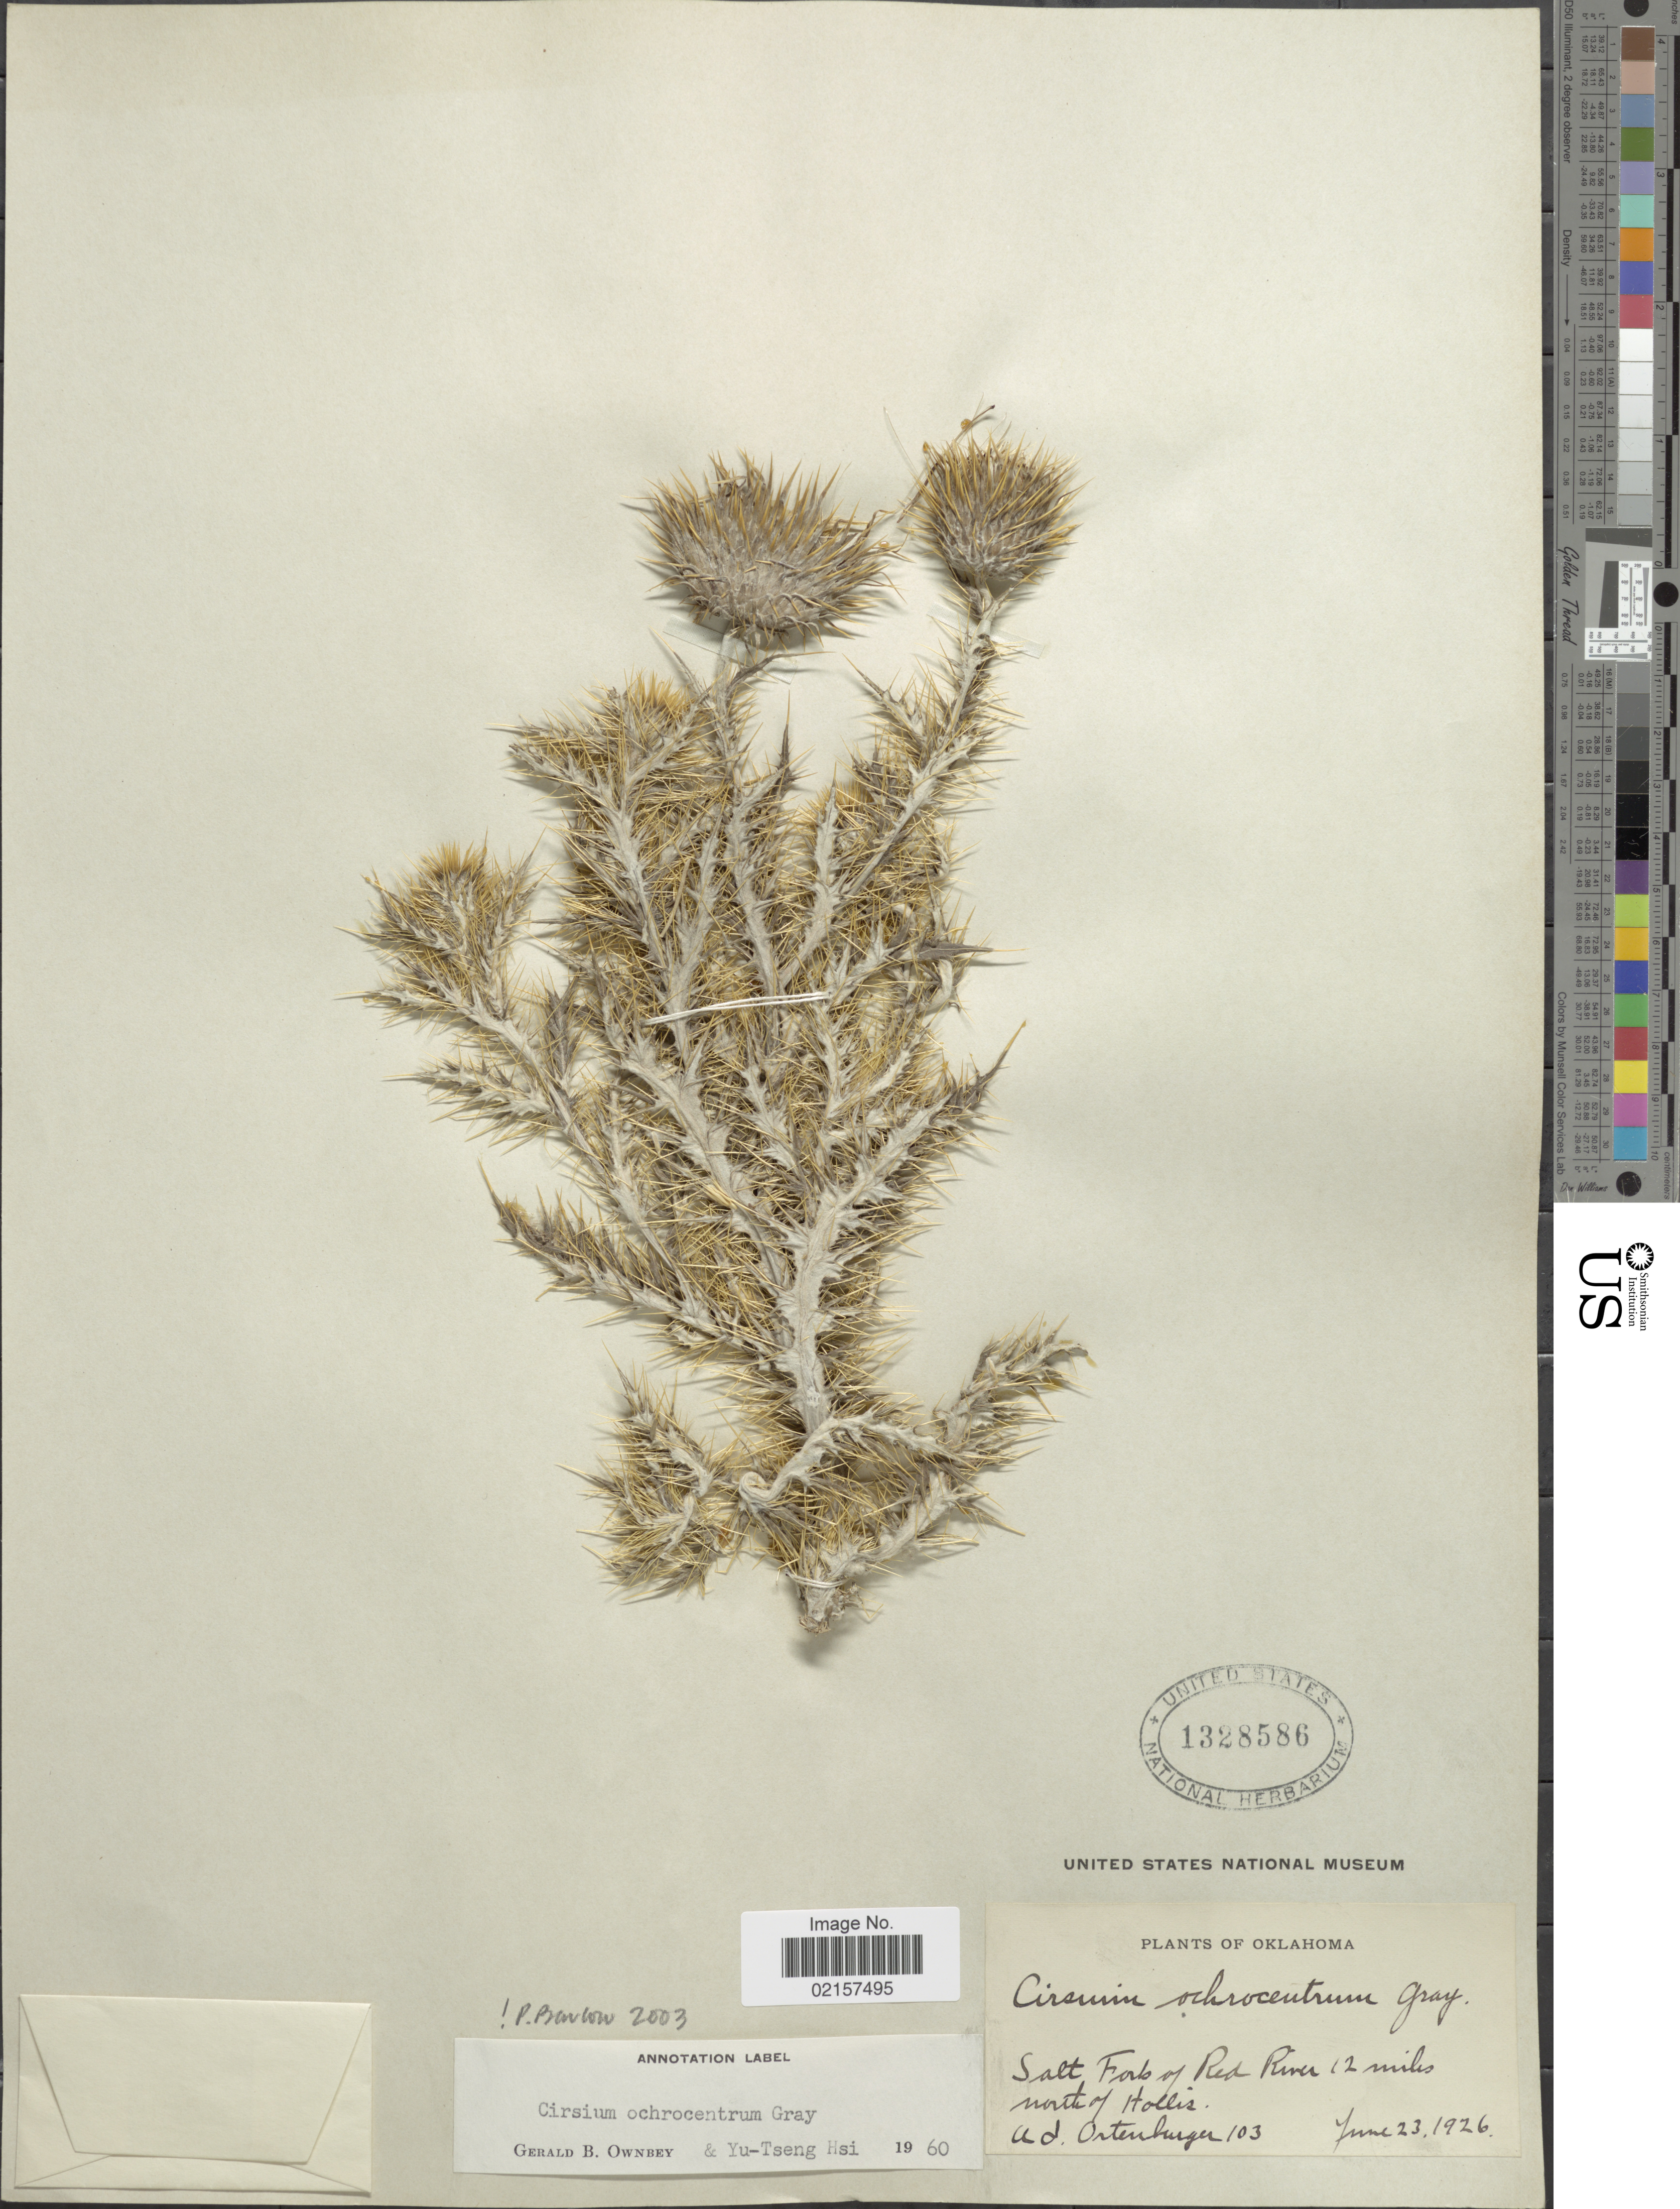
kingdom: Plantae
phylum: Tracheophyta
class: Magnoliopsida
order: Asterales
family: Asteraceae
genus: Cirsium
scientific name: Cirsium ochrocentrum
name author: A. Gray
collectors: A. Ortenburger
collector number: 103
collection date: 1926-06-23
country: United States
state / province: Oklahoma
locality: Salt Forks of Red River 12 miles north of Hollis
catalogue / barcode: US 1328586